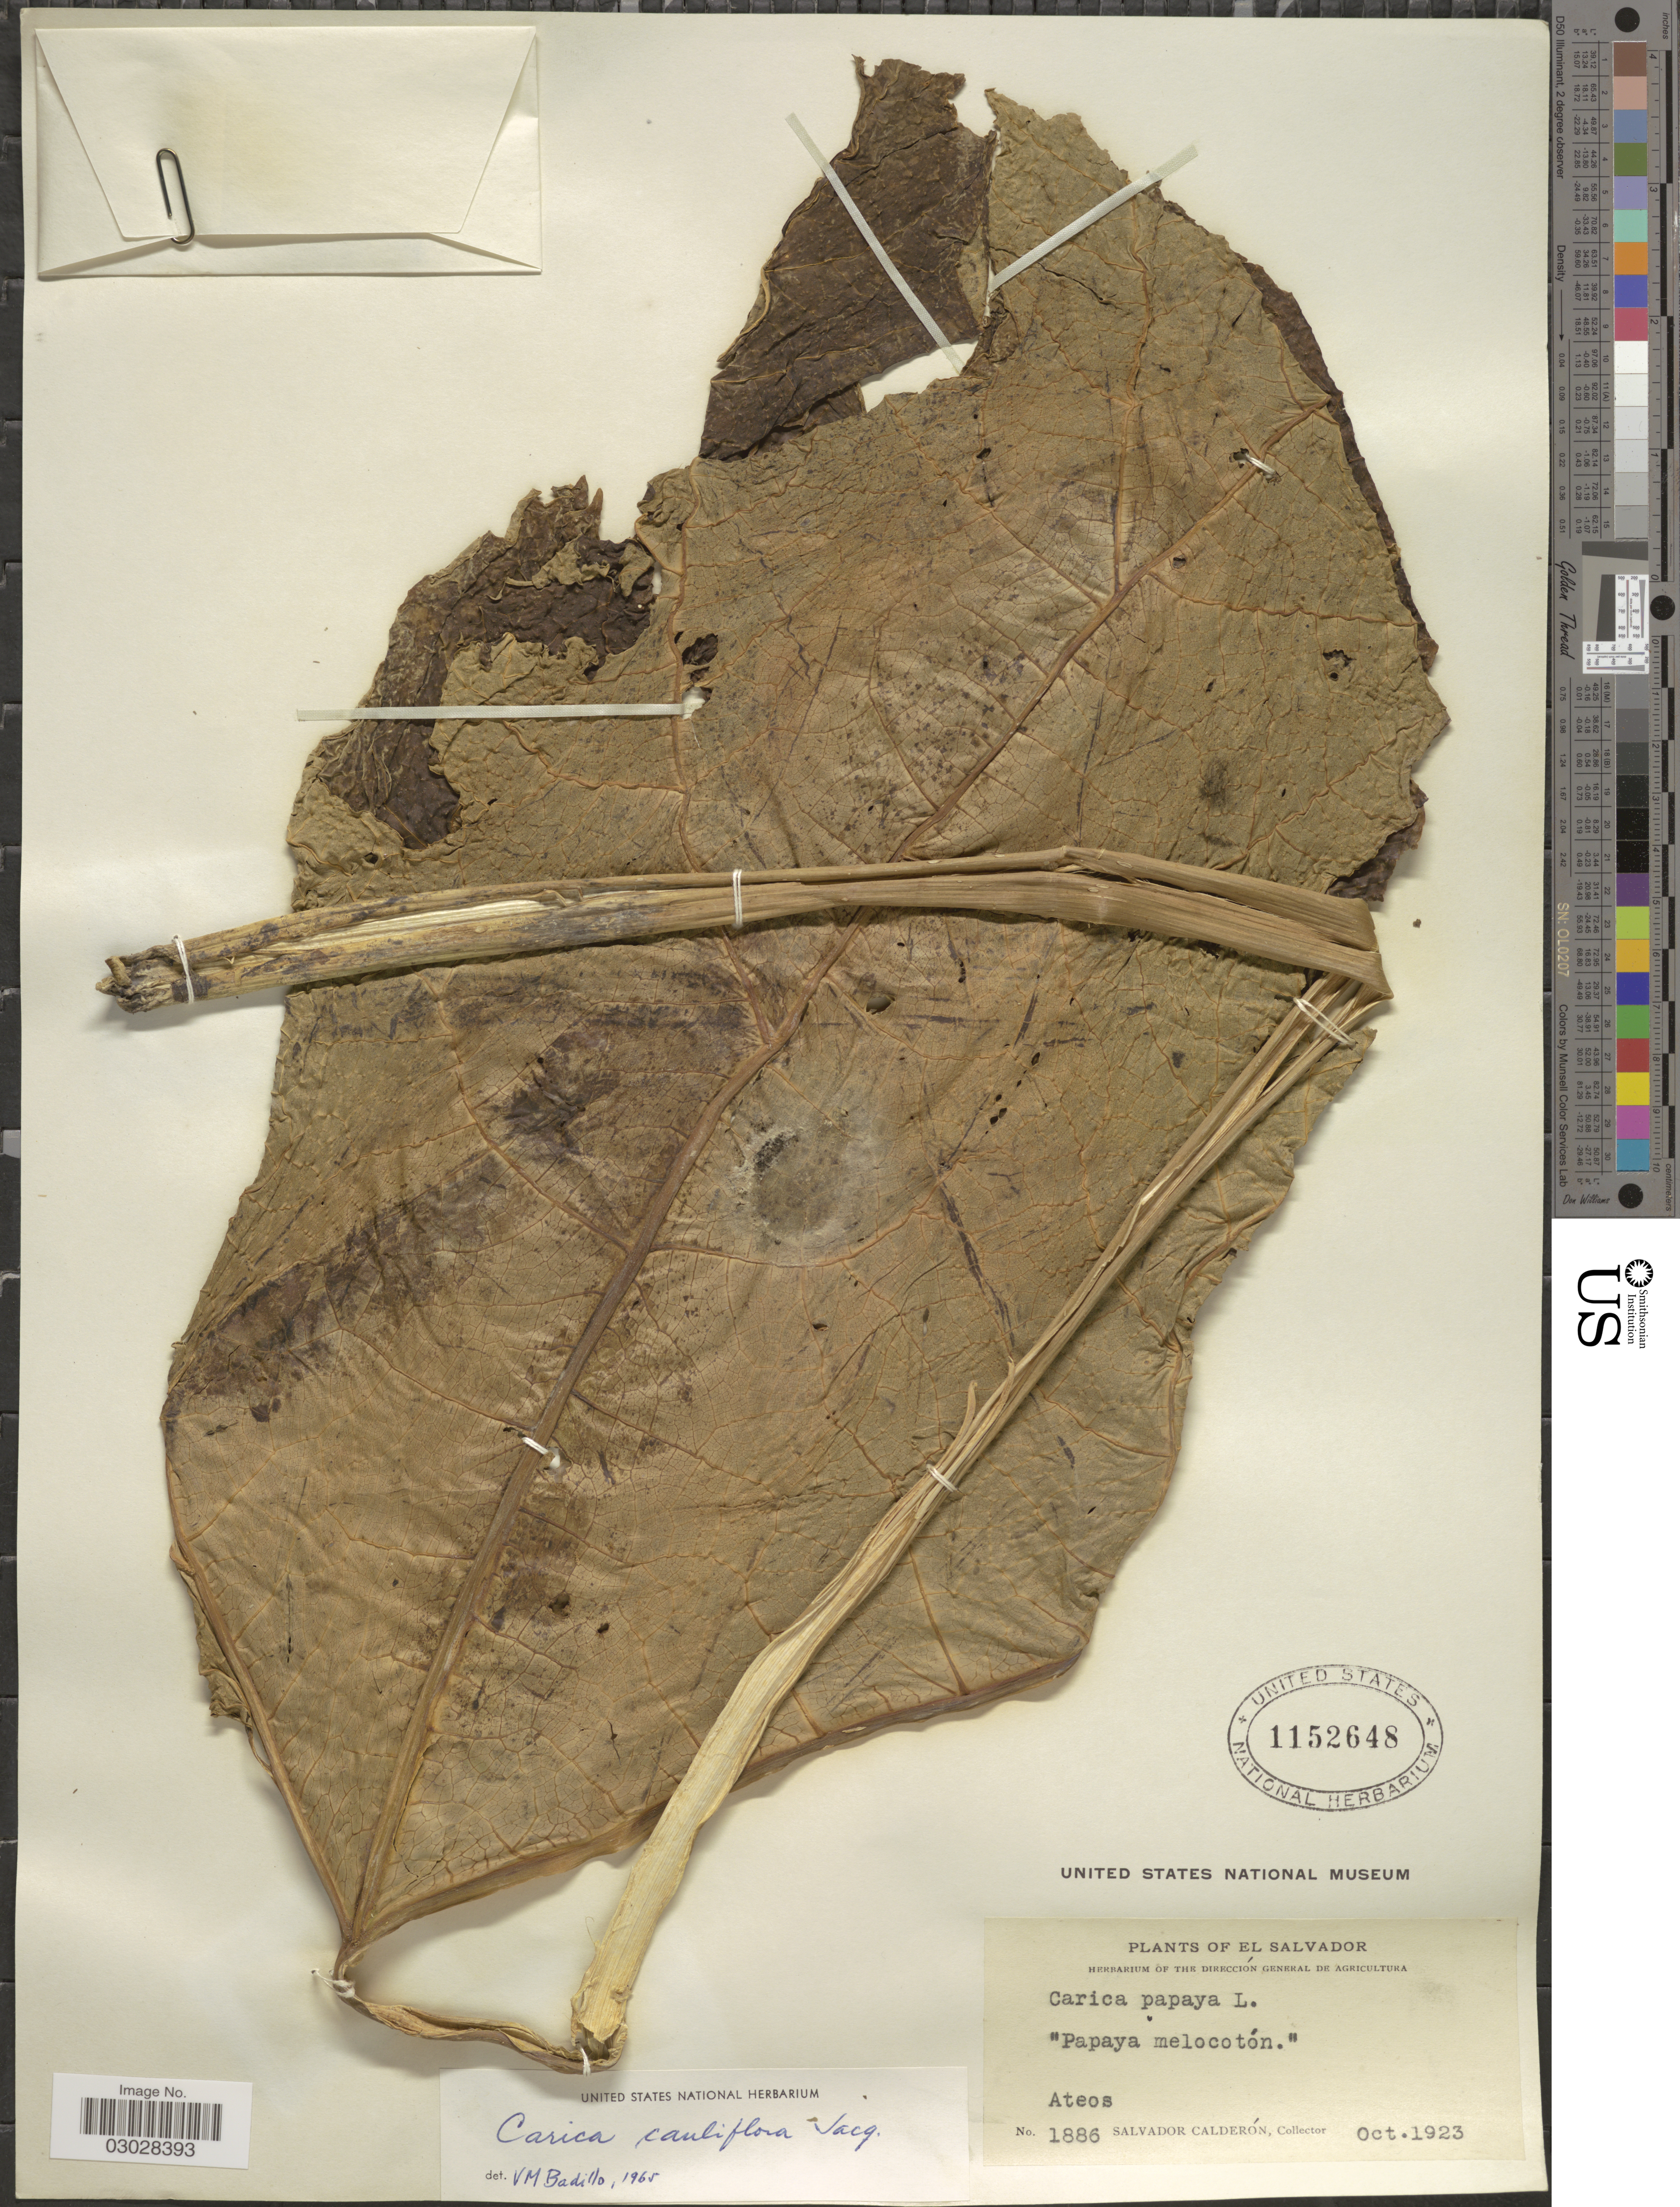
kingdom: Plantae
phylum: Tracheophyta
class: Magnoliopsida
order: Brassicales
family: Caricaceae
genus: Vasconcellea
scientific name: Vasconcellea cauliflora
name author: (Jacq.) A. DC.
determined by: Strong, M. T., (US), Smithsonian Institution - National Museum of Natural History (UNITED STATES)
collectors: S. Calderón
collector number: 1886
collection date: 1923-10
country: El Salvador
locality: Ateos.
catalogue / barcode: US 1152648